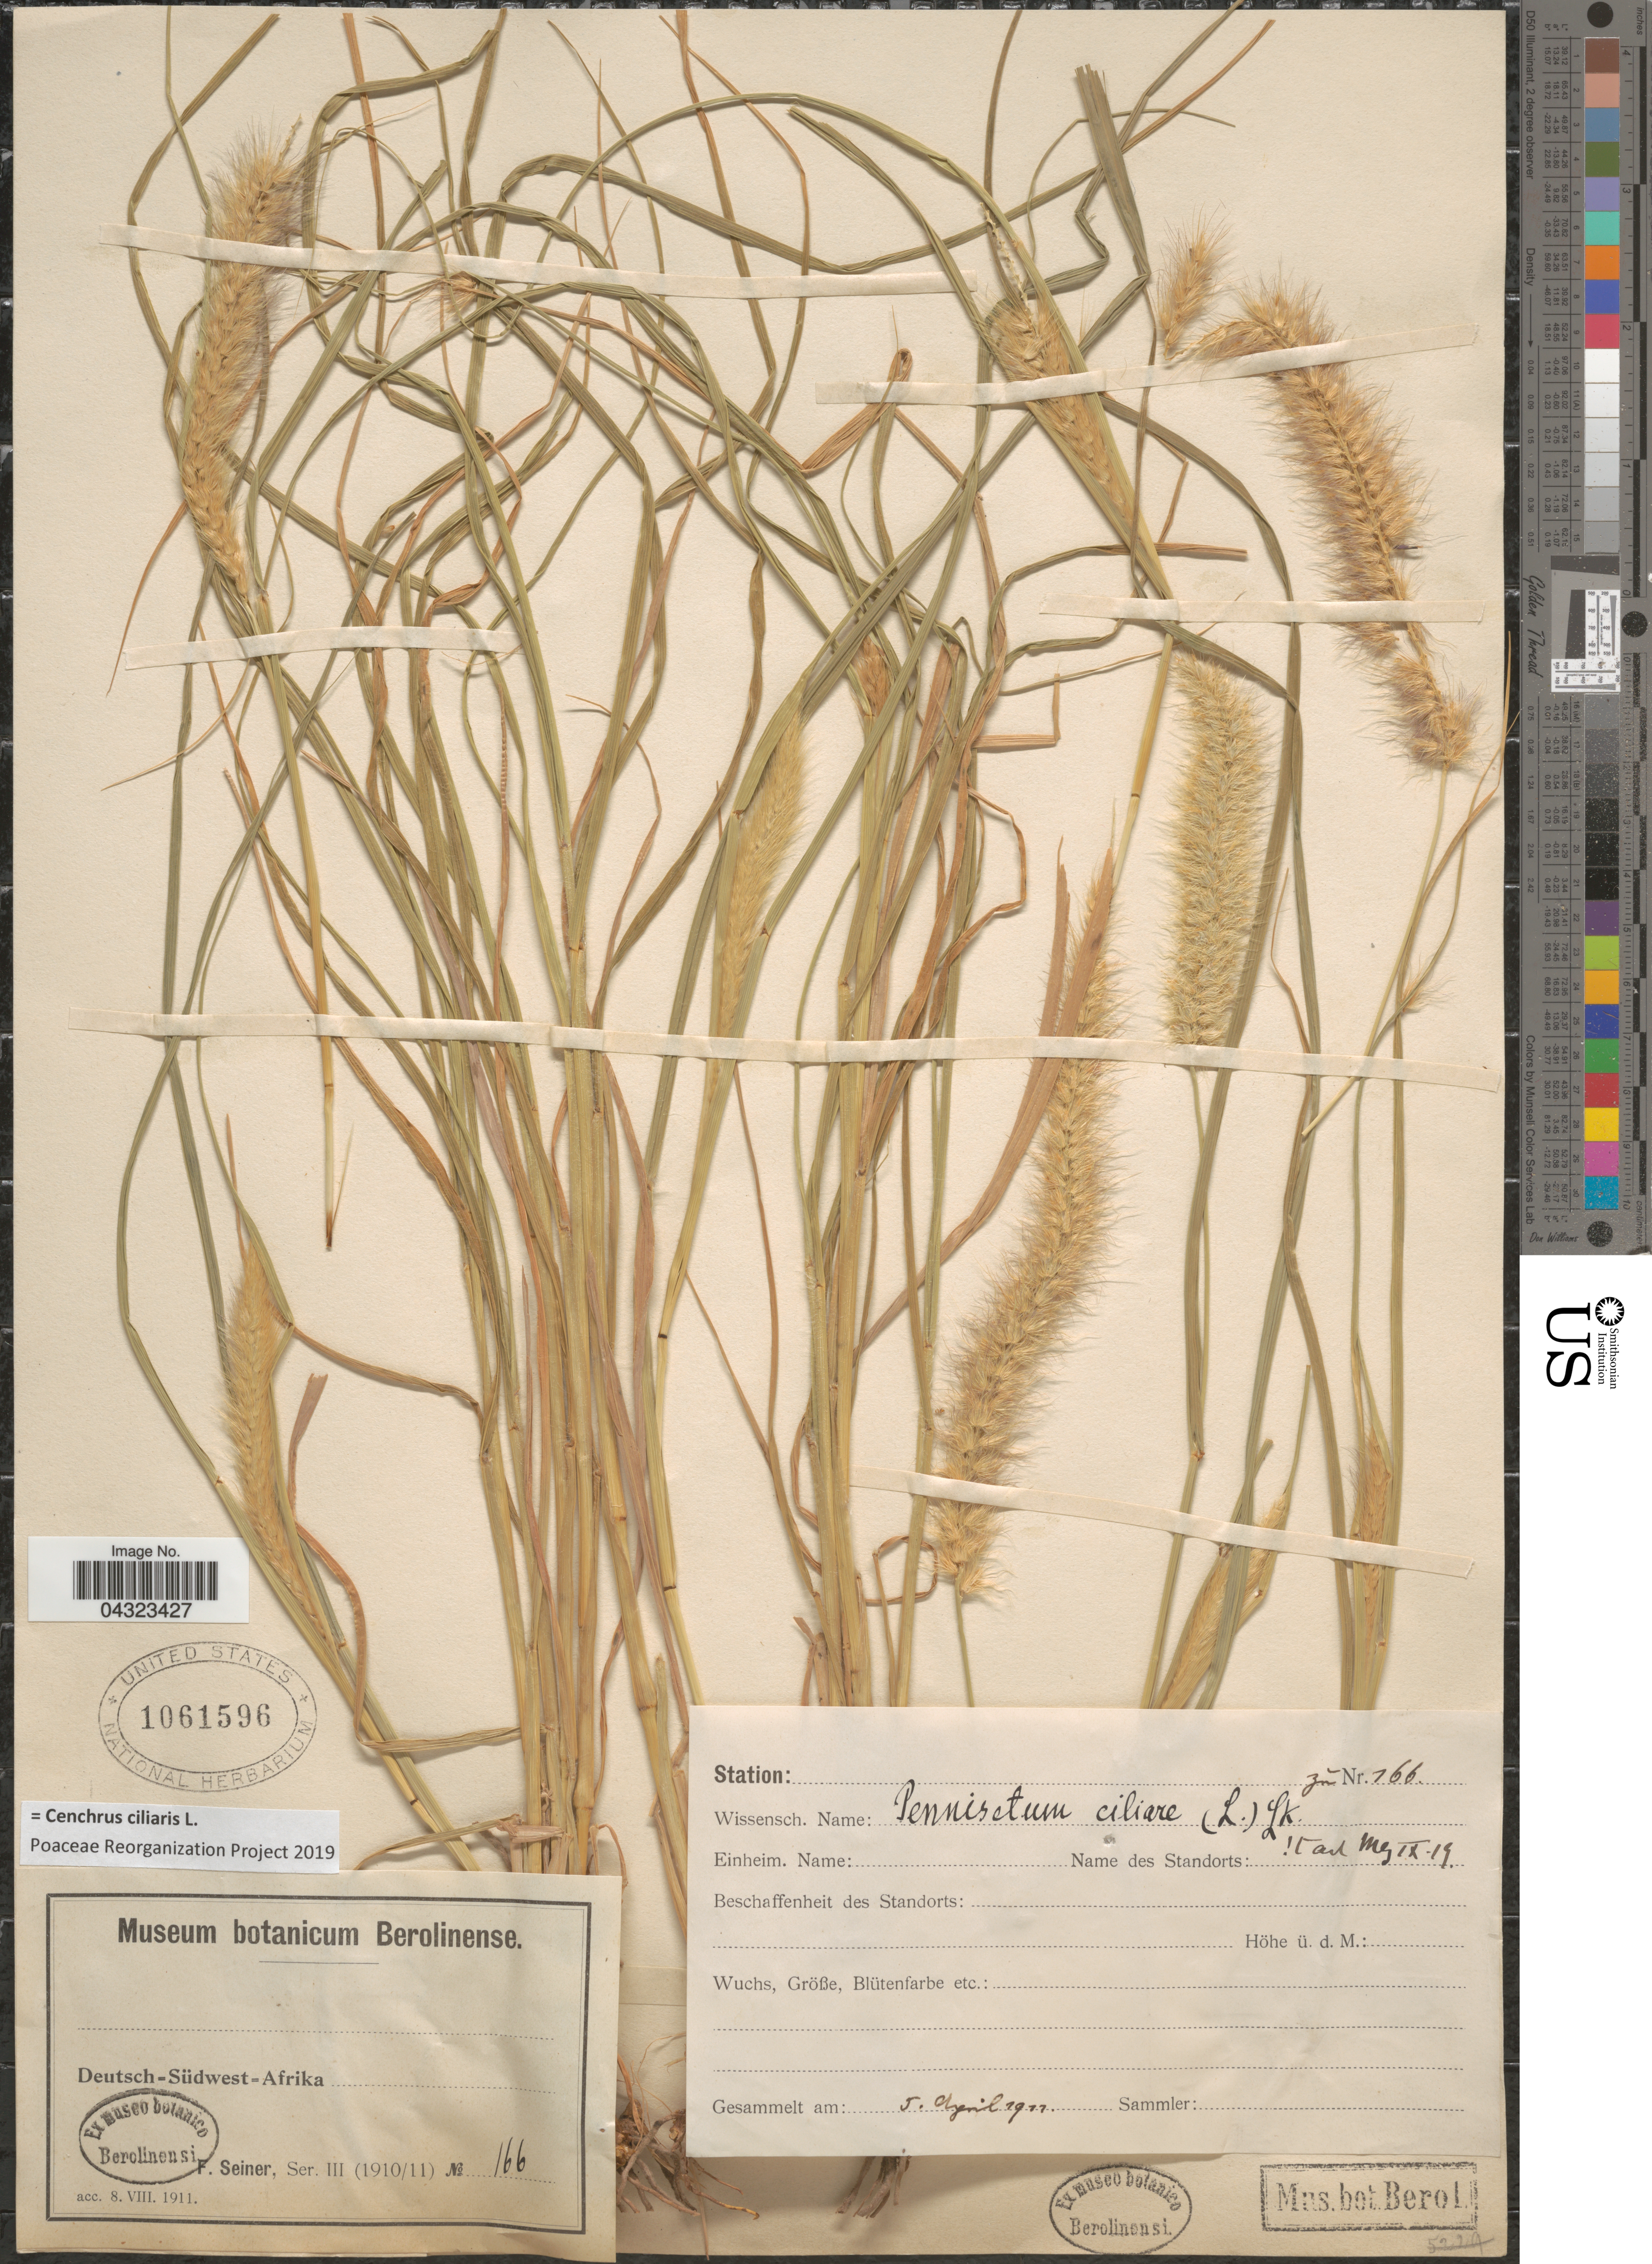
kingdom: Plantae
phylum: Tracheophyta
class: Liliopsida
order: Poales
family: Poaceae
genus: Cenchrus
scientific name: Cenchrus ciliaris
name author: L.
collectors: F. Seiner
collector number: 166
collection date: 1911-04-05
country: Namibia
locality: Deutsch-Südwest-Afrika.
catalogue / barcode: US 1061596